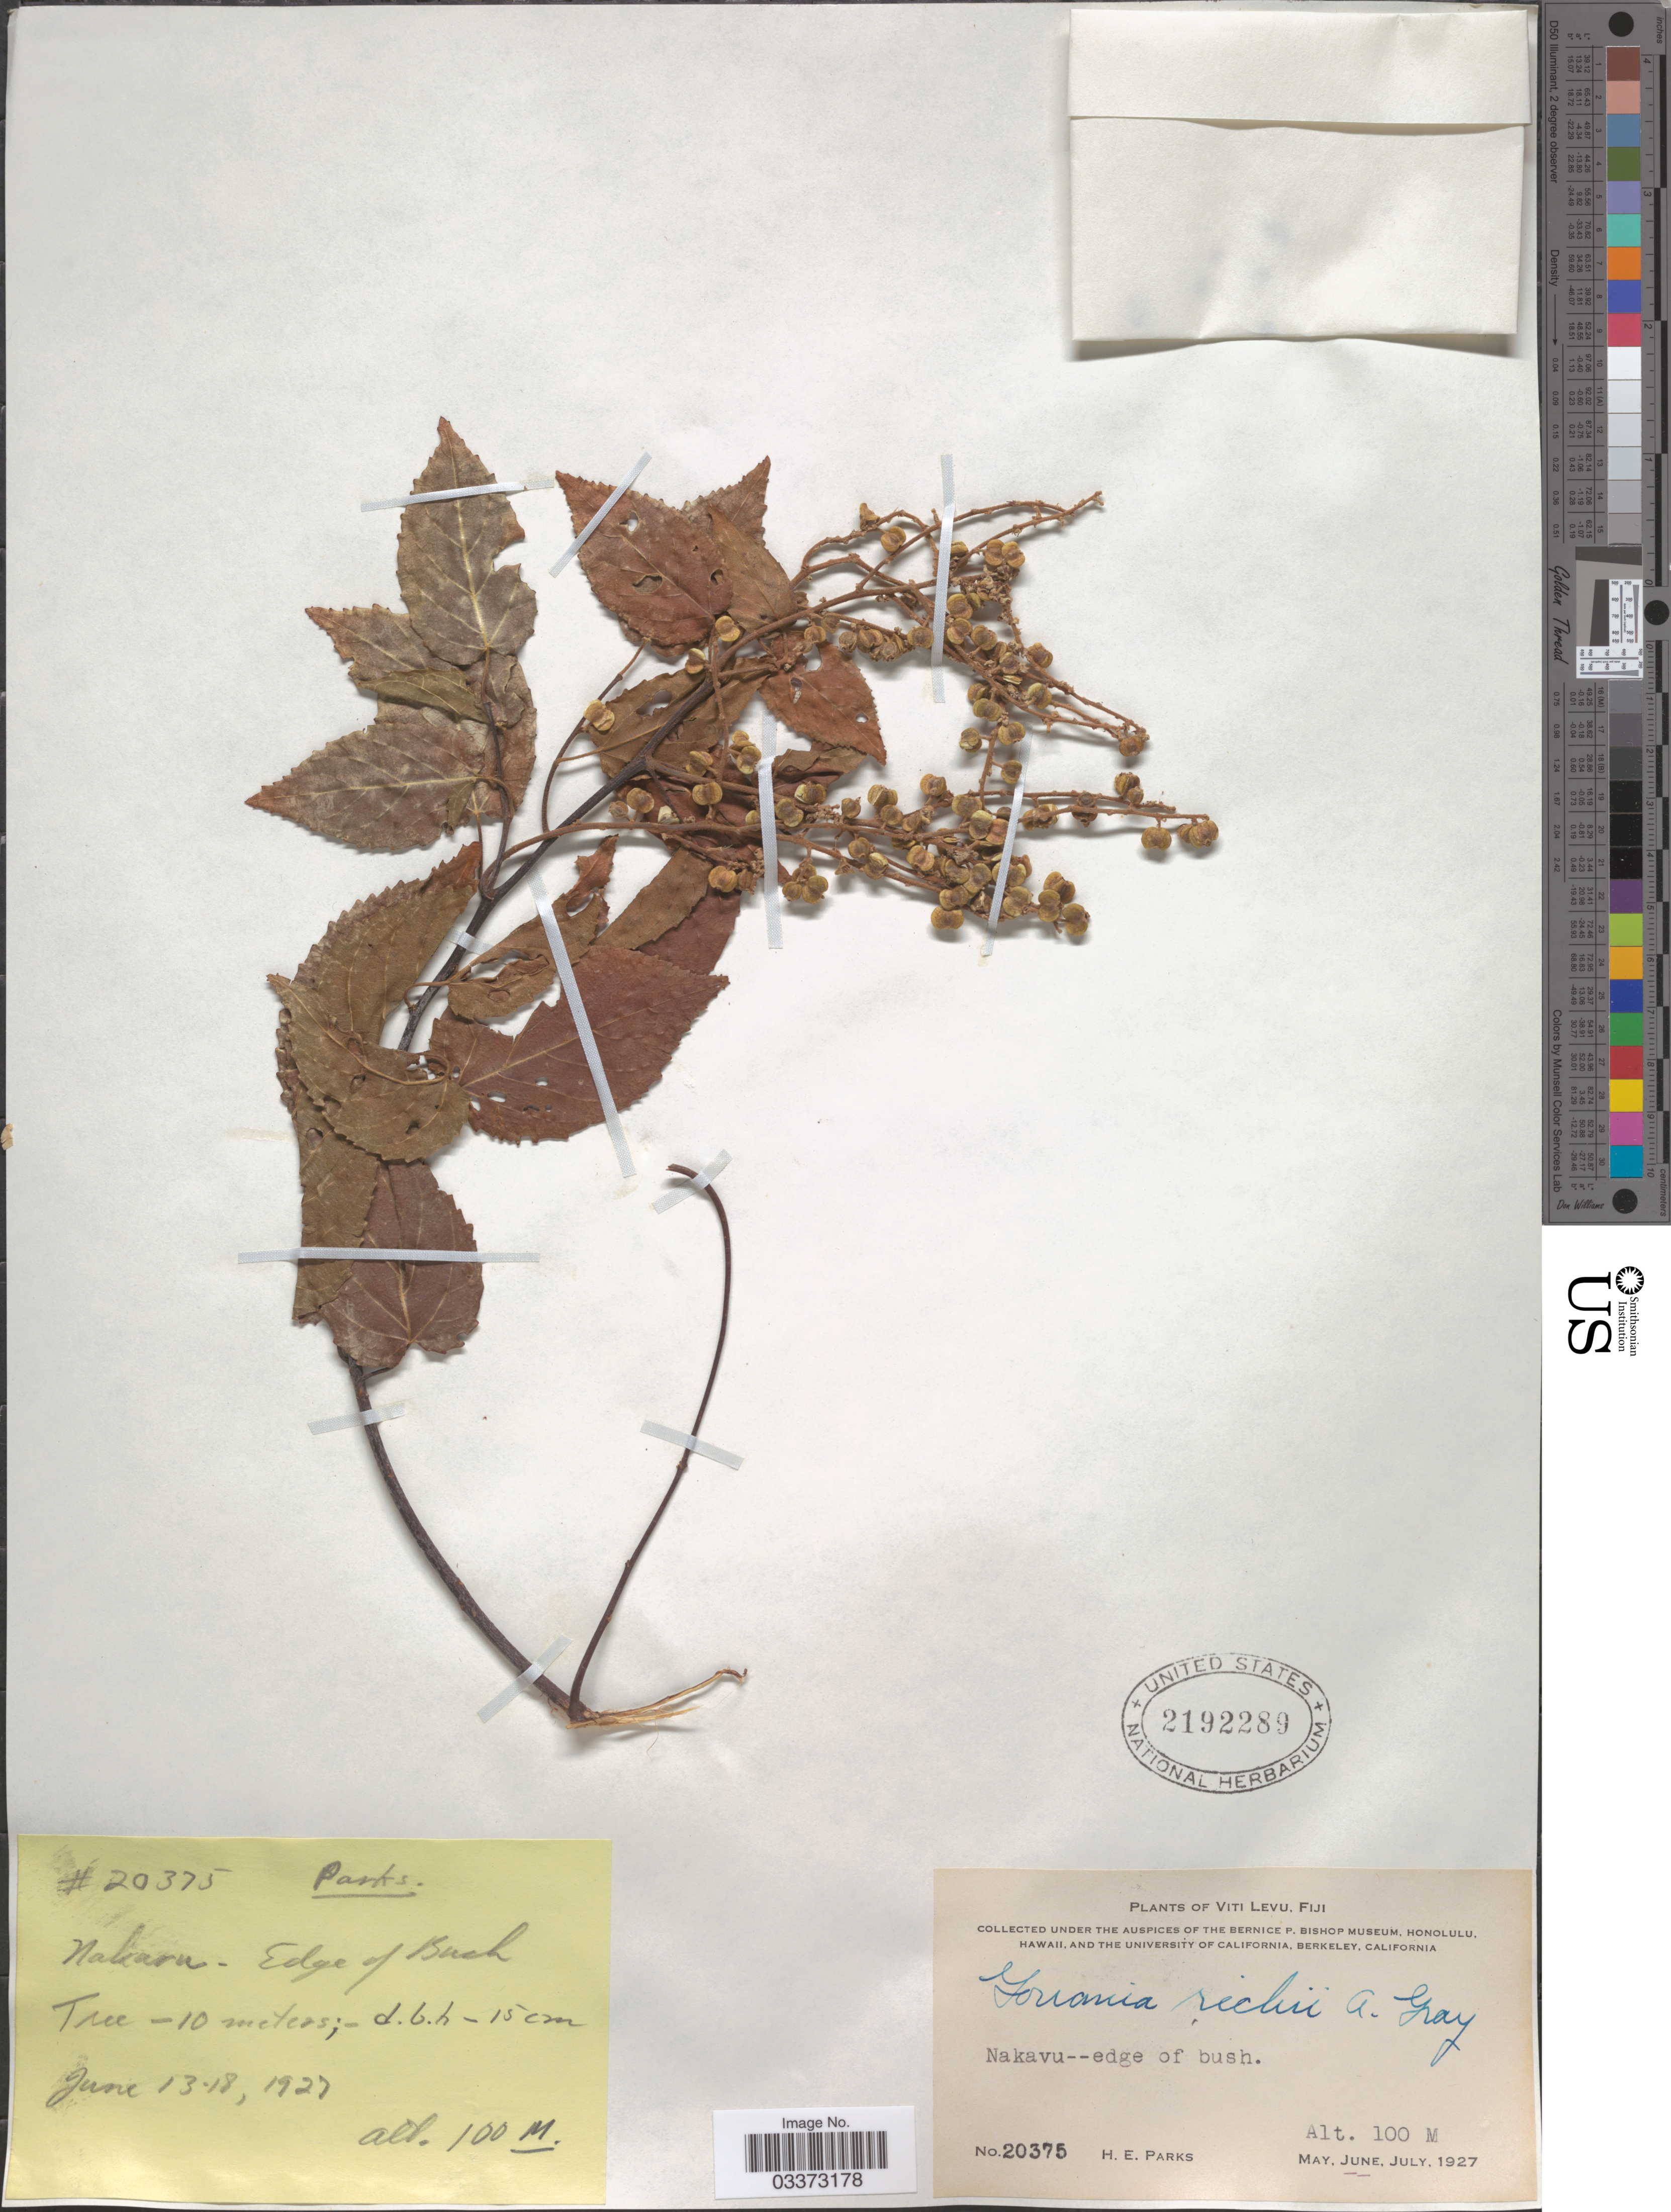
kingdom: Plantae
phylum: Tracheophyta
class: Magnoliopsida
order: Rosales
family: Rhamnaceae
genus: Gouania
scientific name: Gouania richii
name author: A. Gray in Wilkes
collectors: H. E. Parks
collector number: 20375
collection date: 1927-06-13/1927-06-18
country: Fiji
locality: Viti Levu. Nakavu.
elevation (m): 100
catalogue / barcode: US 2192289